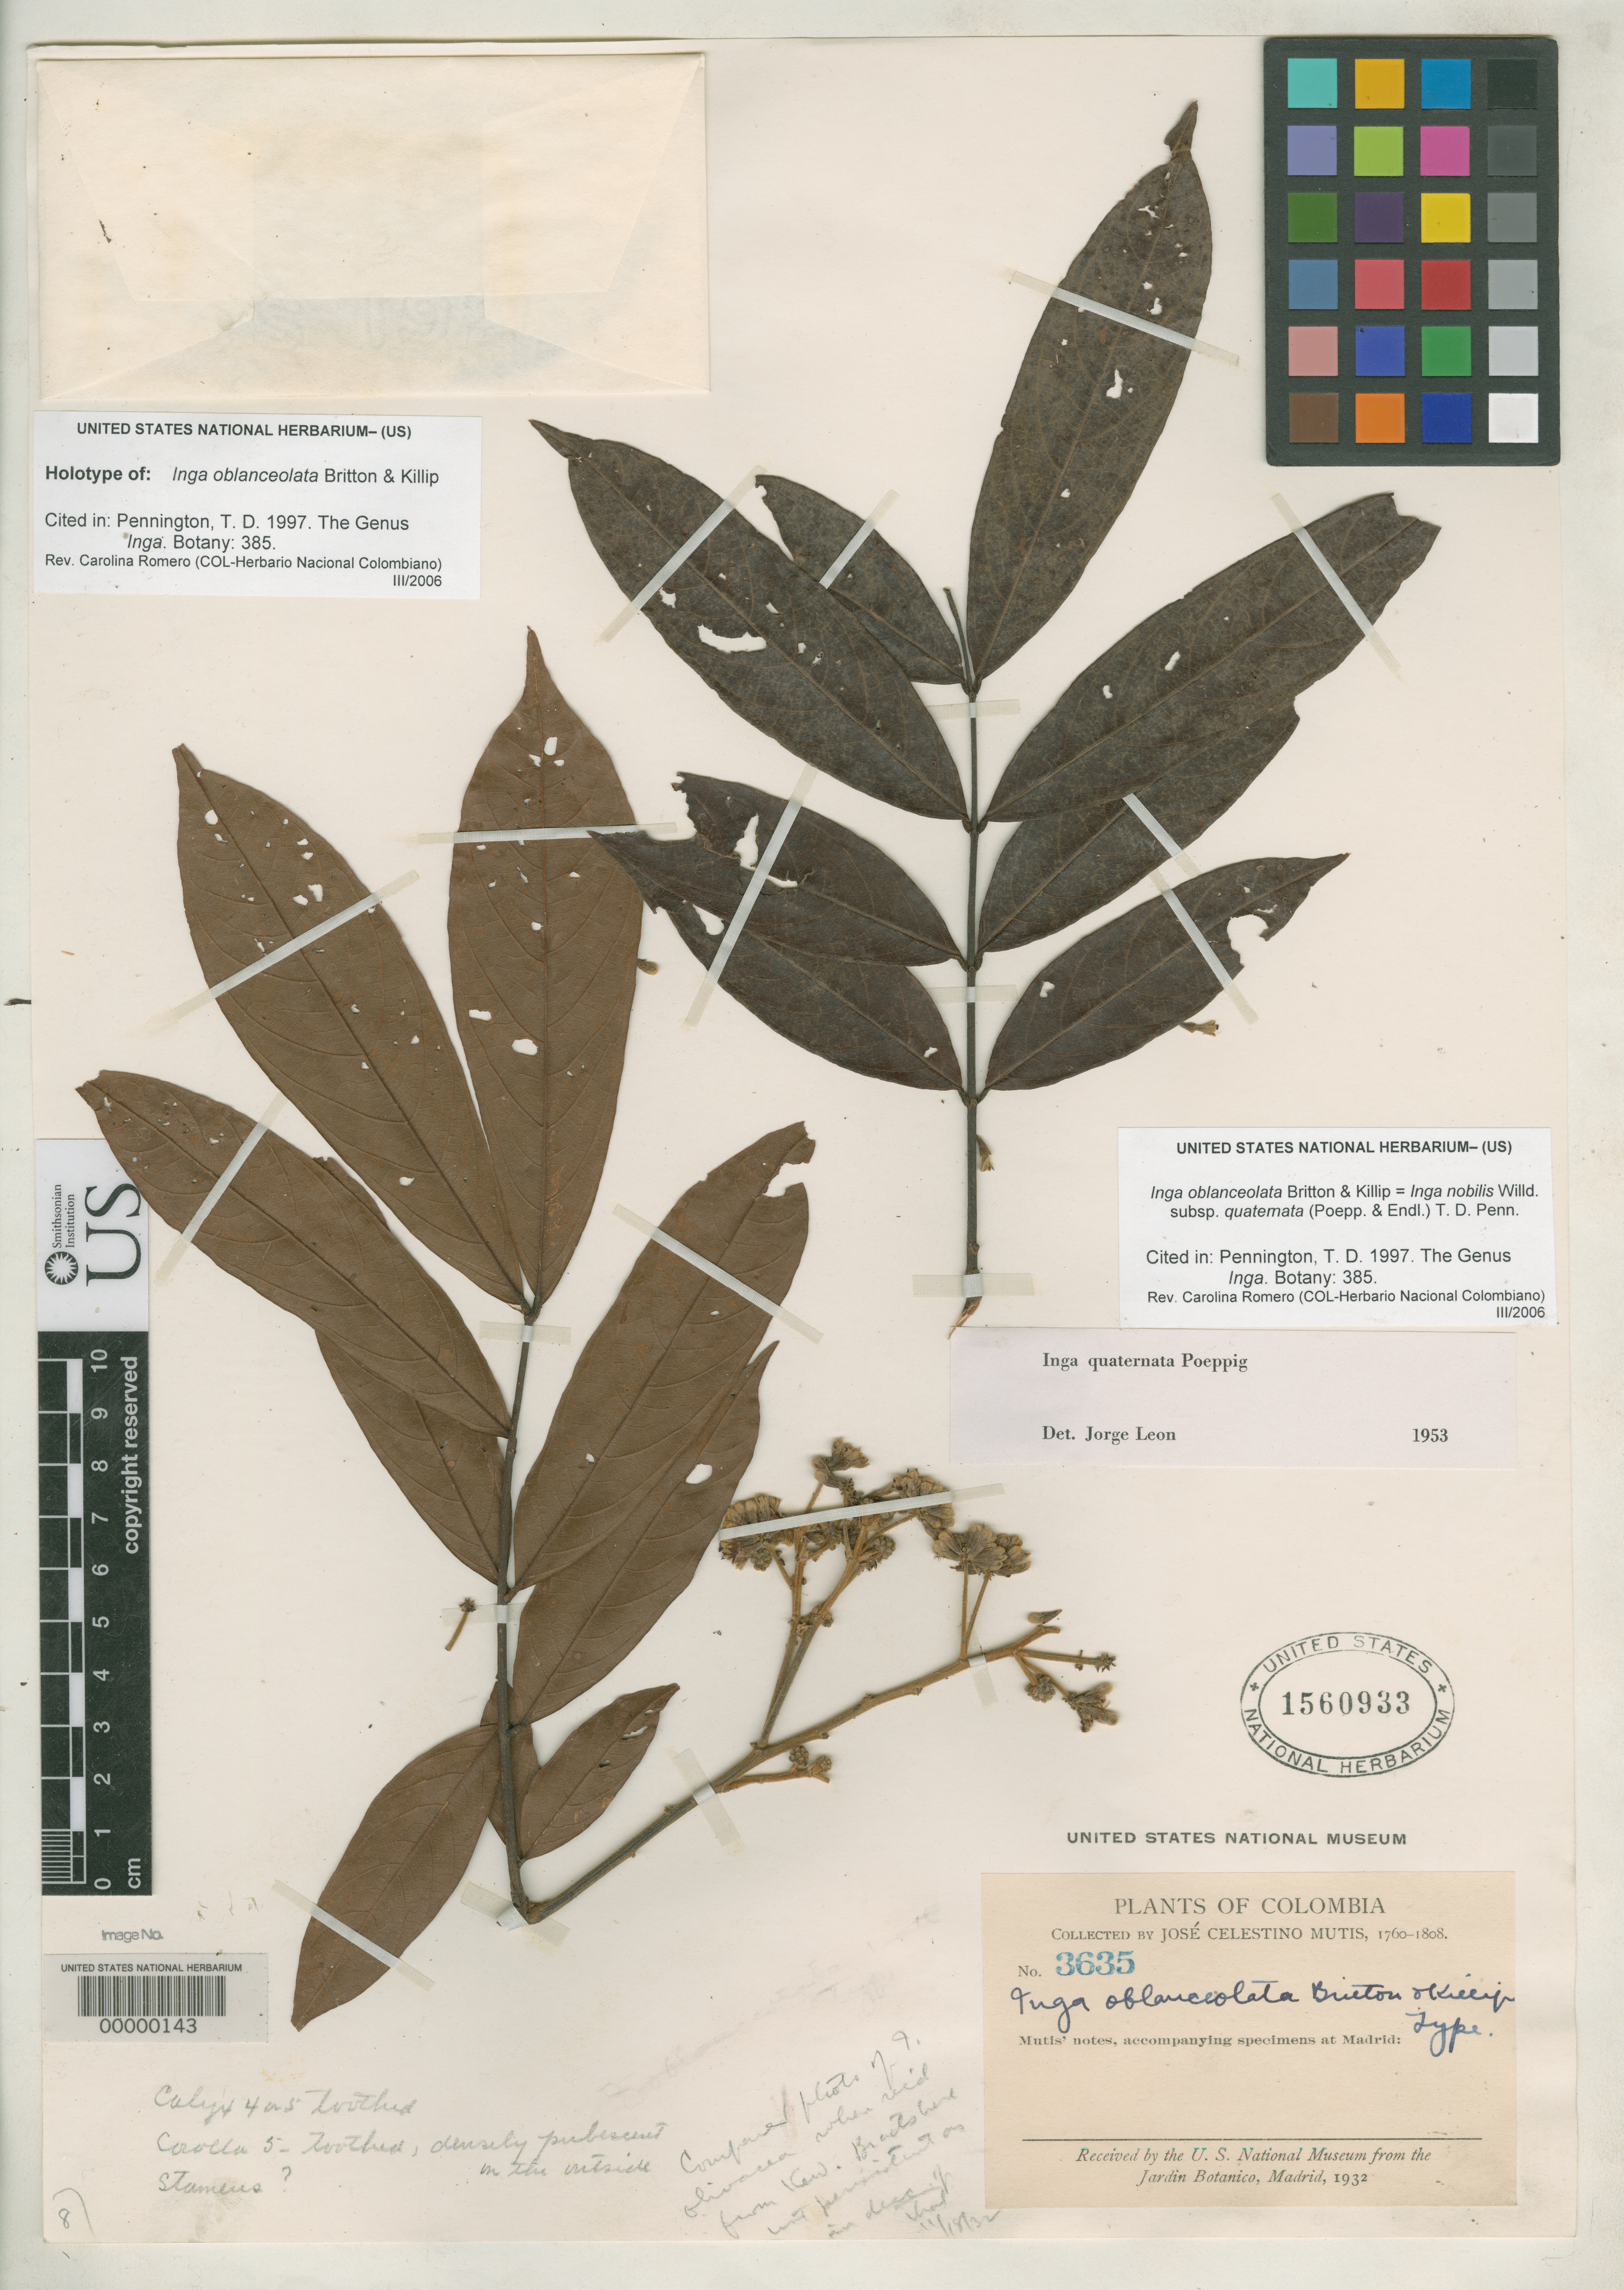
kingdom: Plantae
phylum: Tracheophyta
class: Magnoliopsida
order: Fabales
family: Fabaceae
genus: Inga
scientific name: Inga oblanceolata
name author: Britton & Killip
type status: Holotype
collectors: J. C. B. Mutis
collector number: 3635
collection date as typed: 1760 to -- --- 1808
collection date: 1760/1808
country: Colombia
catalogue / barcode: US 1560933